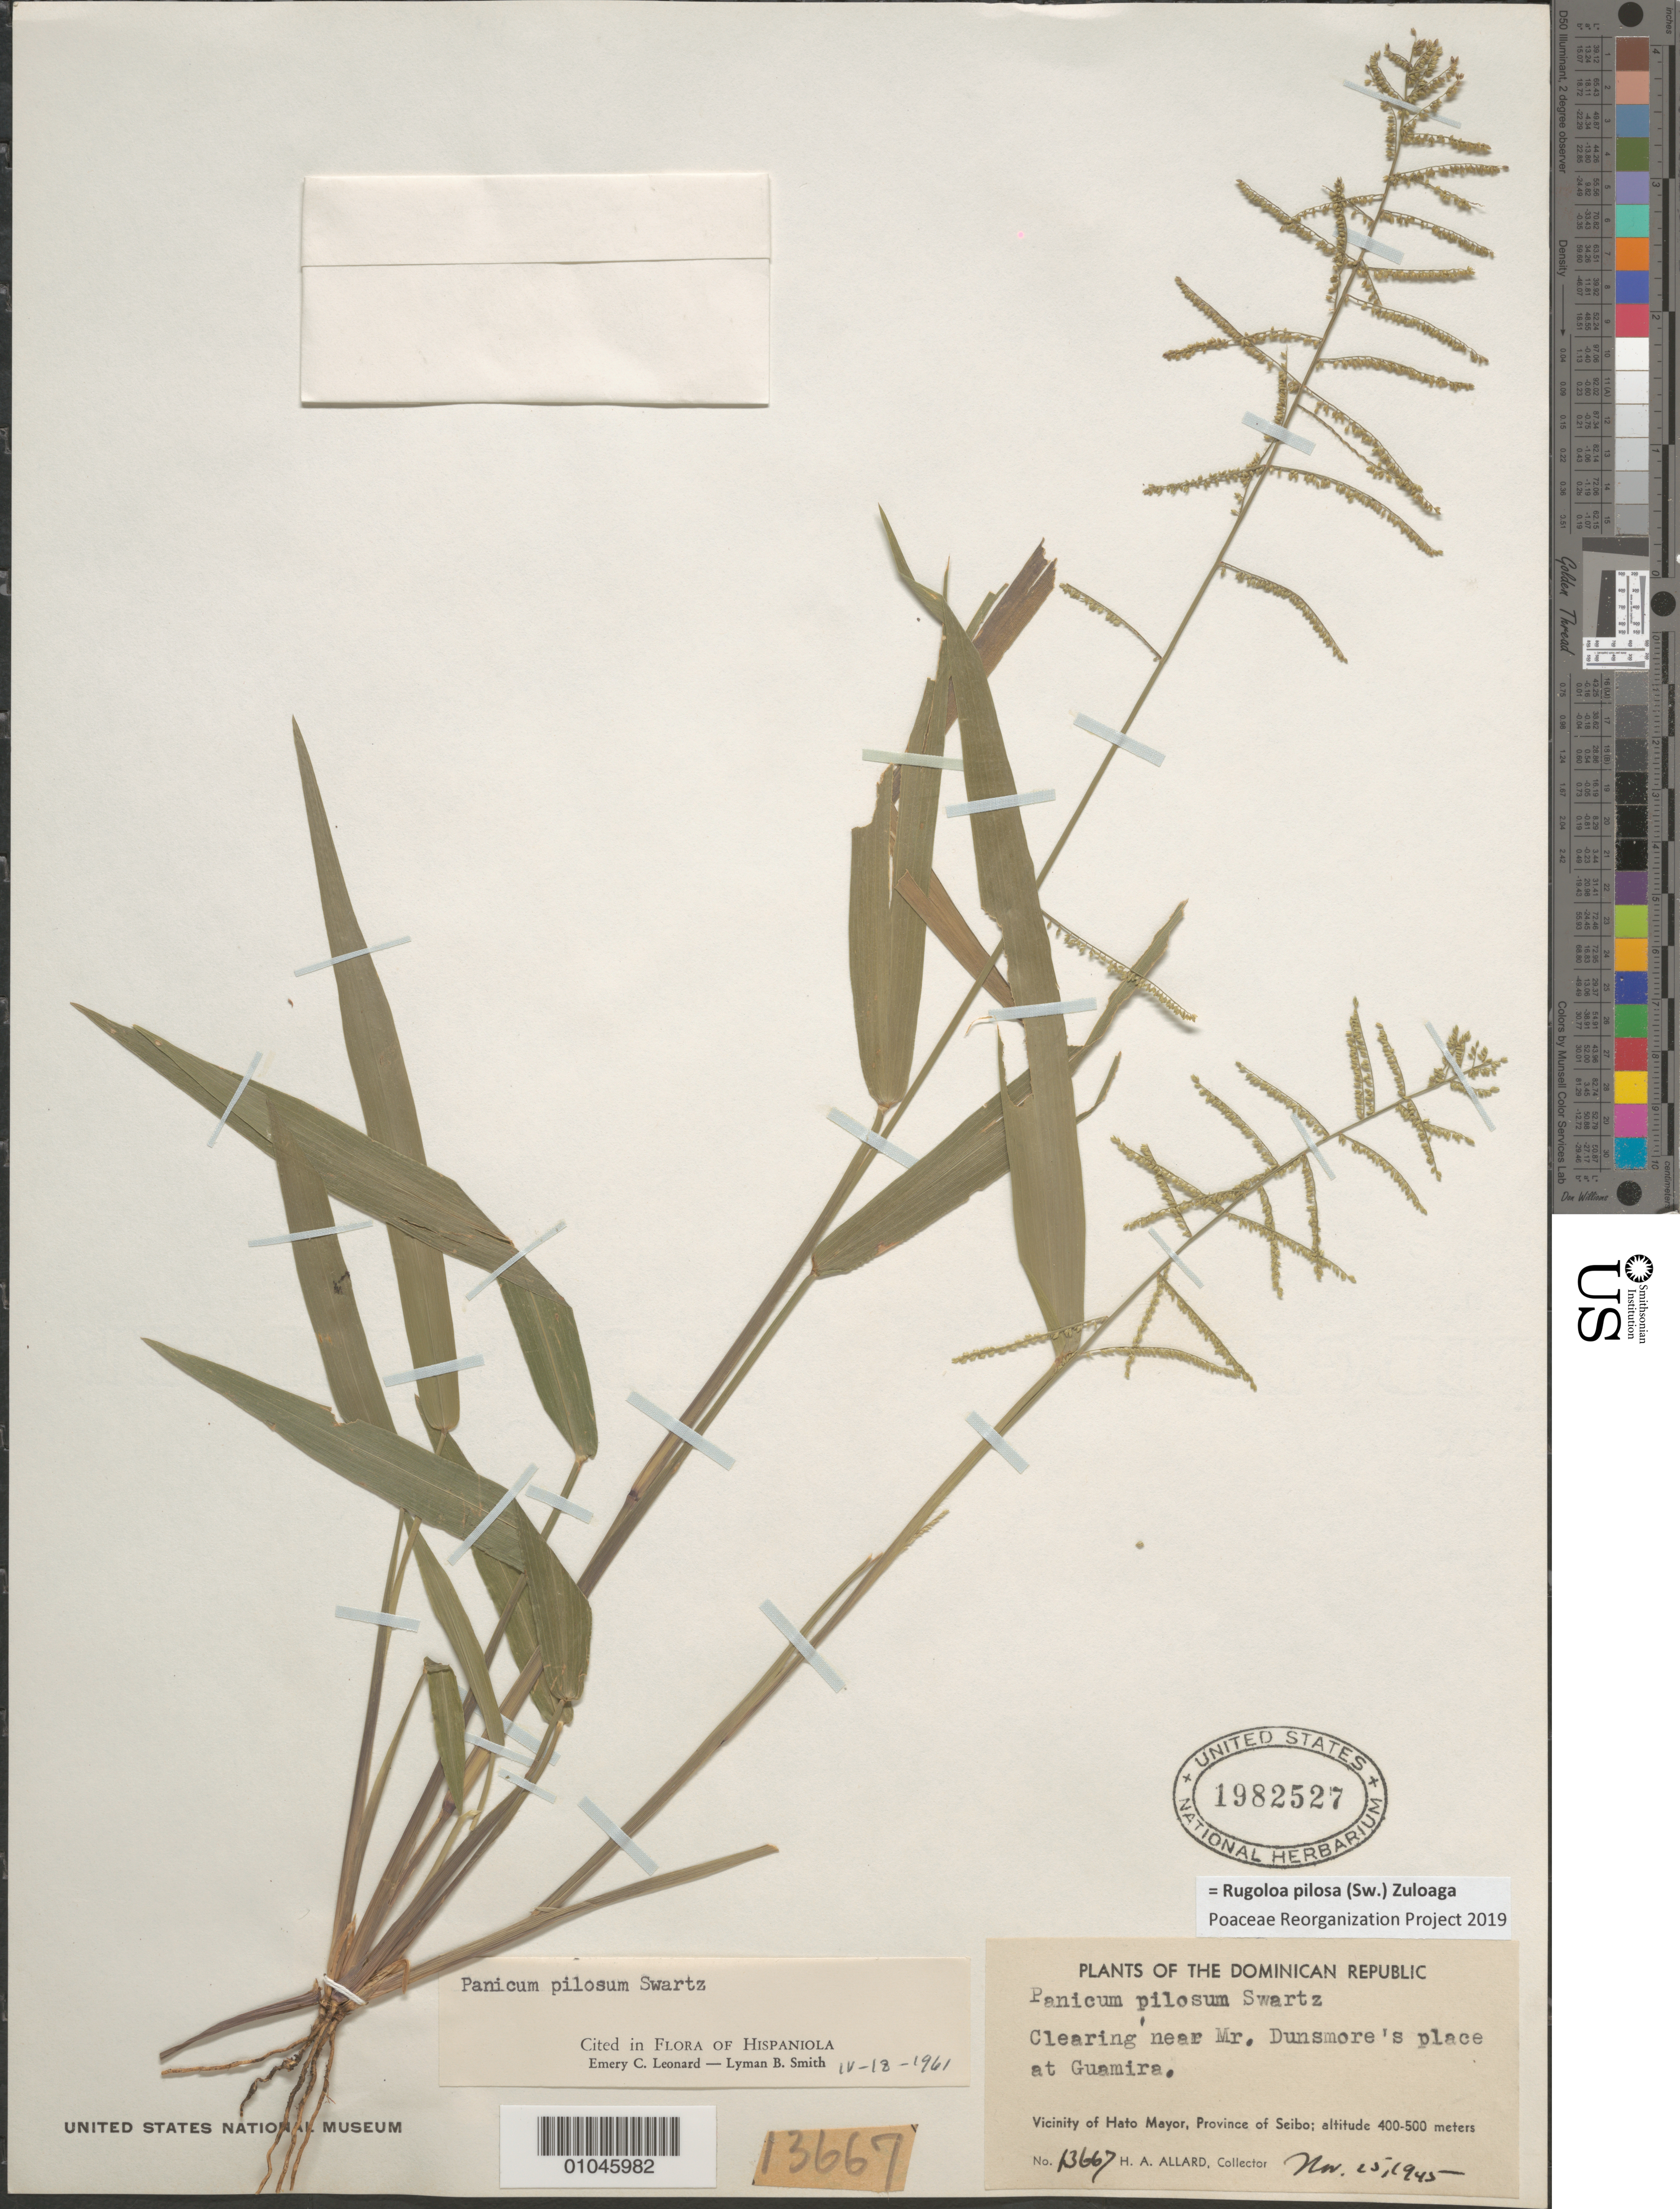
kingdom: Plantae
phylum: Tracheophyta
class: Liliopsida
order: Poales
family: Poaceae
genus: Panicum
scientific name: Panicum pilosum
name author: Sw.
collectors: H. A. Allard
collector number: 13667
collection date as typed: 25 Nov 1945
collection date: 1945-11-25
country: Dominican Republic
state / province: Hato Mayor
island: Hispaniola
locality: Clearing near Mr. Dunsmore's place at Guamira. Vicinity of hato mayor, province of Seibo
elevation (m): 400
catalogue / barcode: US 1982527